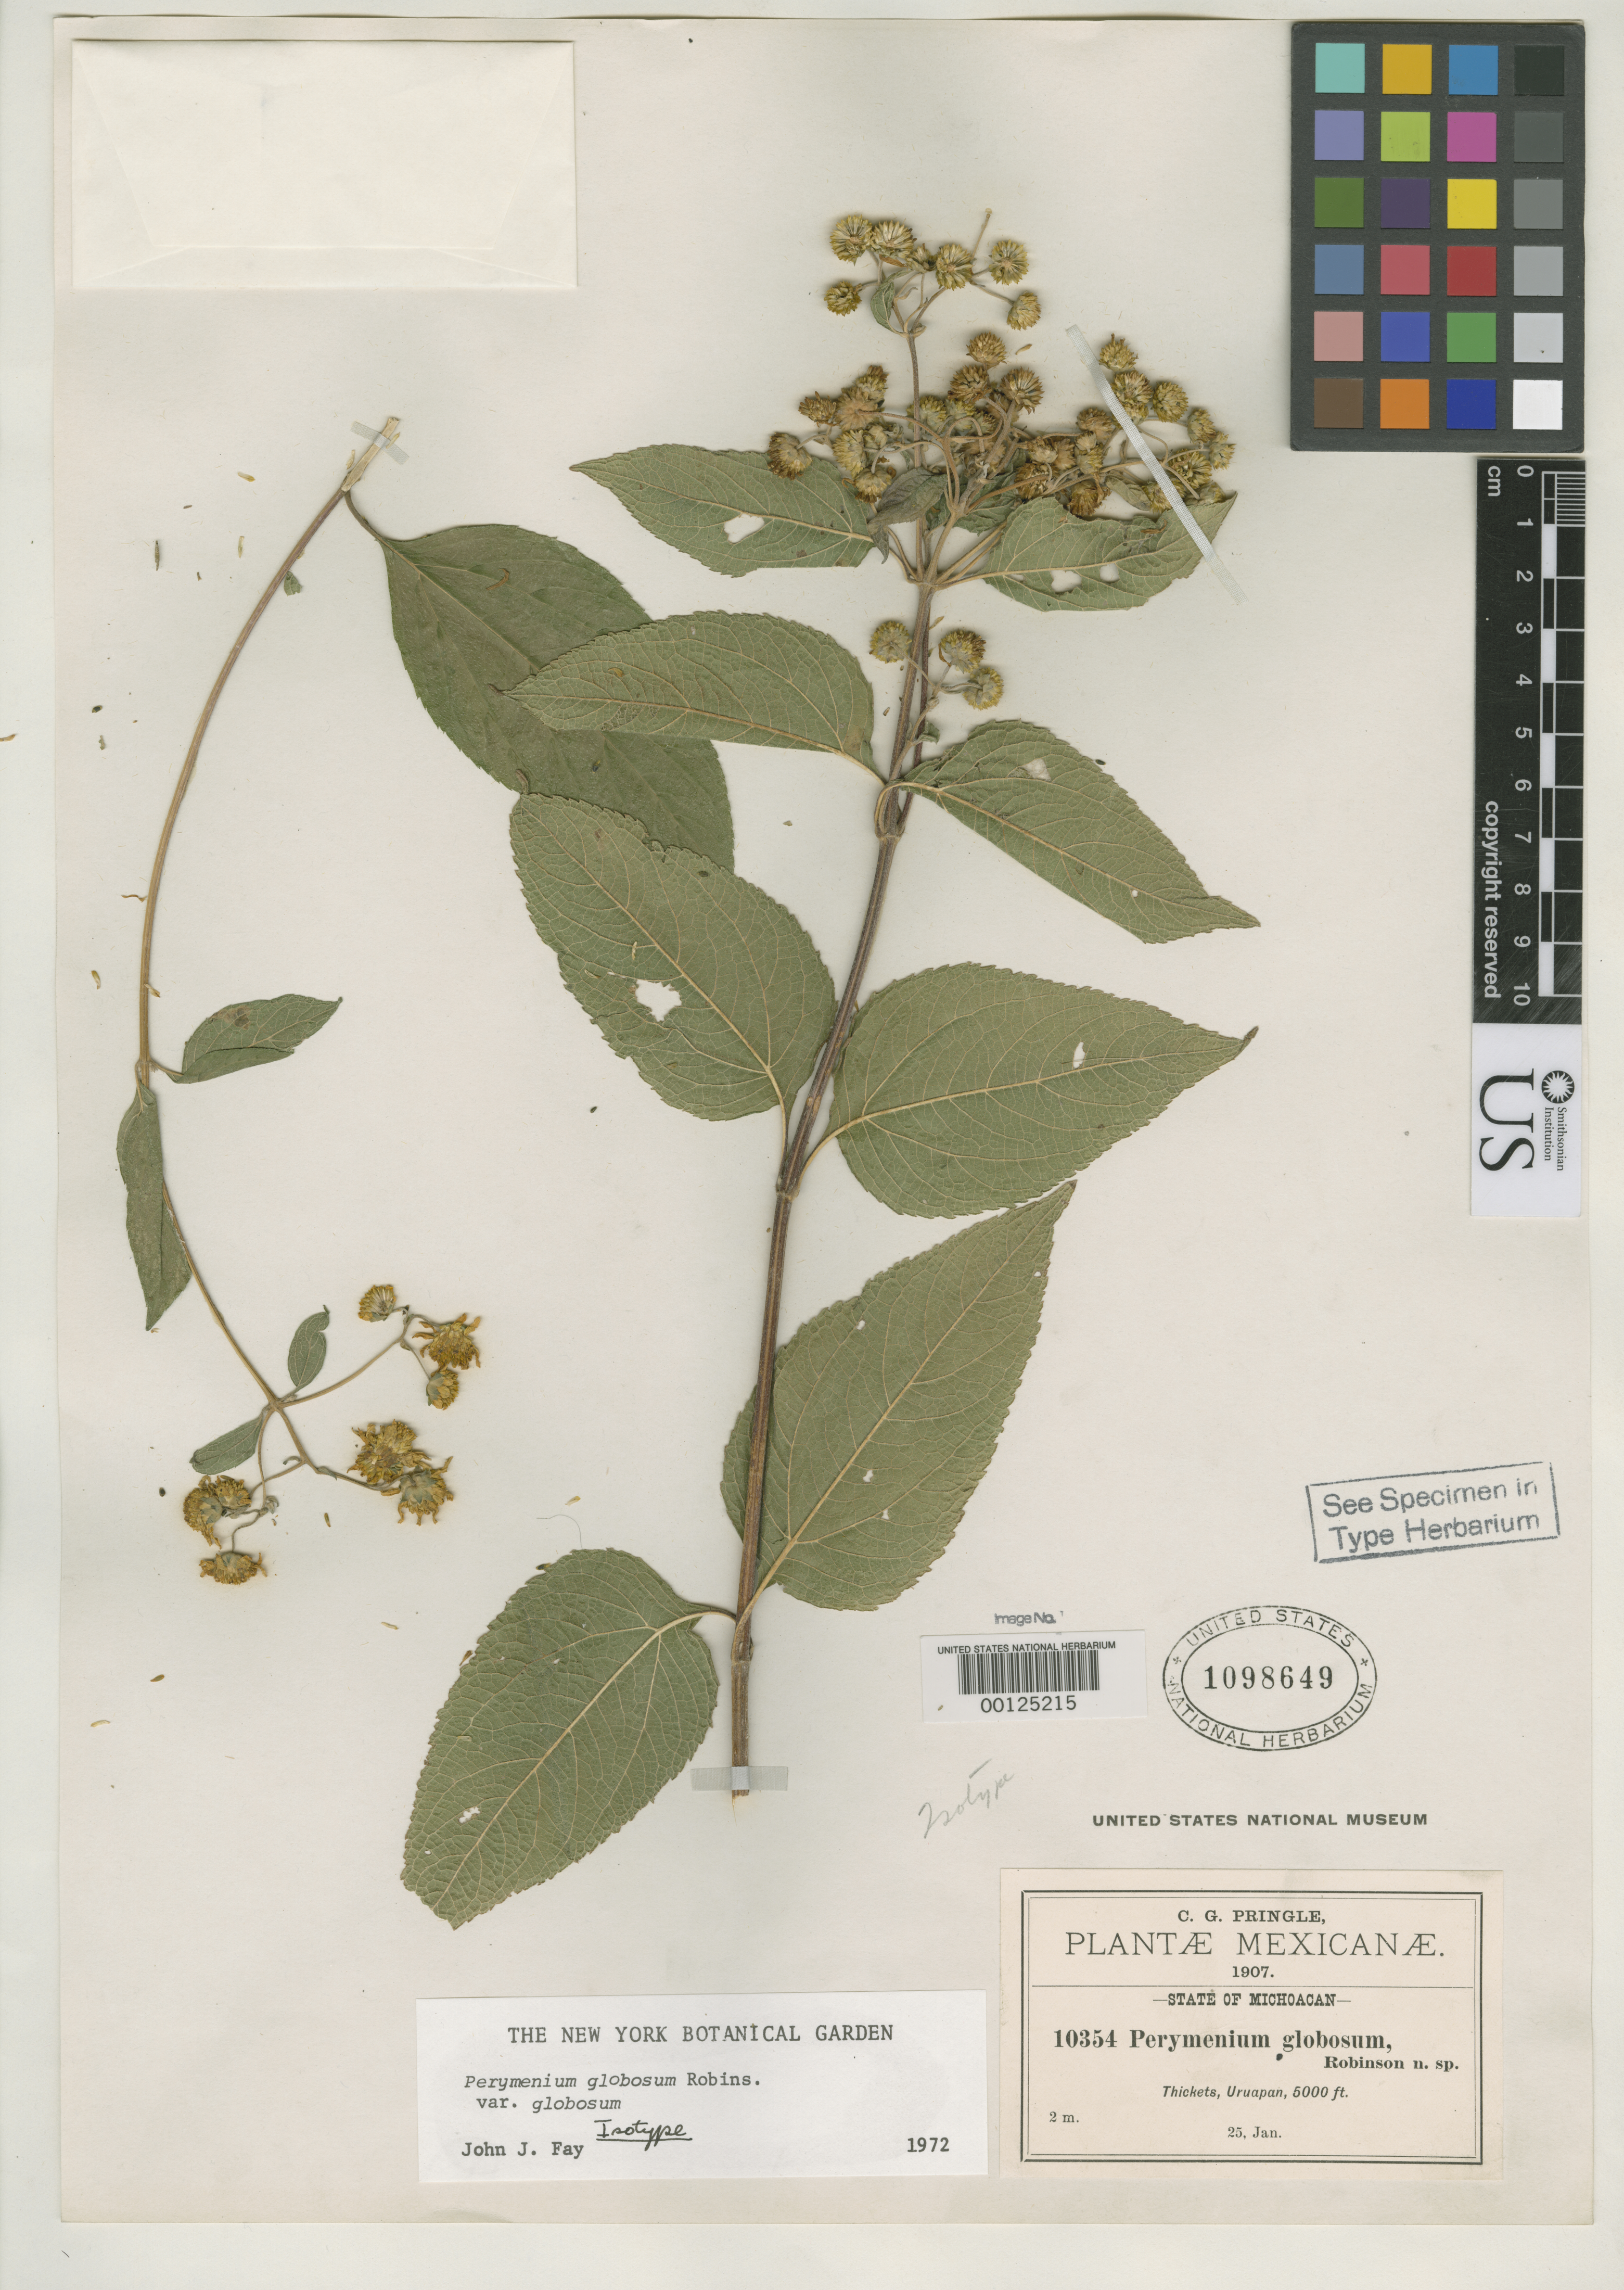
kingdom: Plantae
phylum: Tracheophyta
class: Magnoliopsida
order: Asterales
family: Asteraceae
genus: Perymenium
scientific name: Perymenium globosum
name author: B.L. Rob.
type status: Isotype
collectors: C. G. Pringle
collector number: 10354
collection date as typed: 25 Jan 1907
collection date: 1907-01-25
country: Mexico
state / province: Michoacán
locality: Uruapan.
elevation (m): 1524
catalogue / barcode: US 1098649